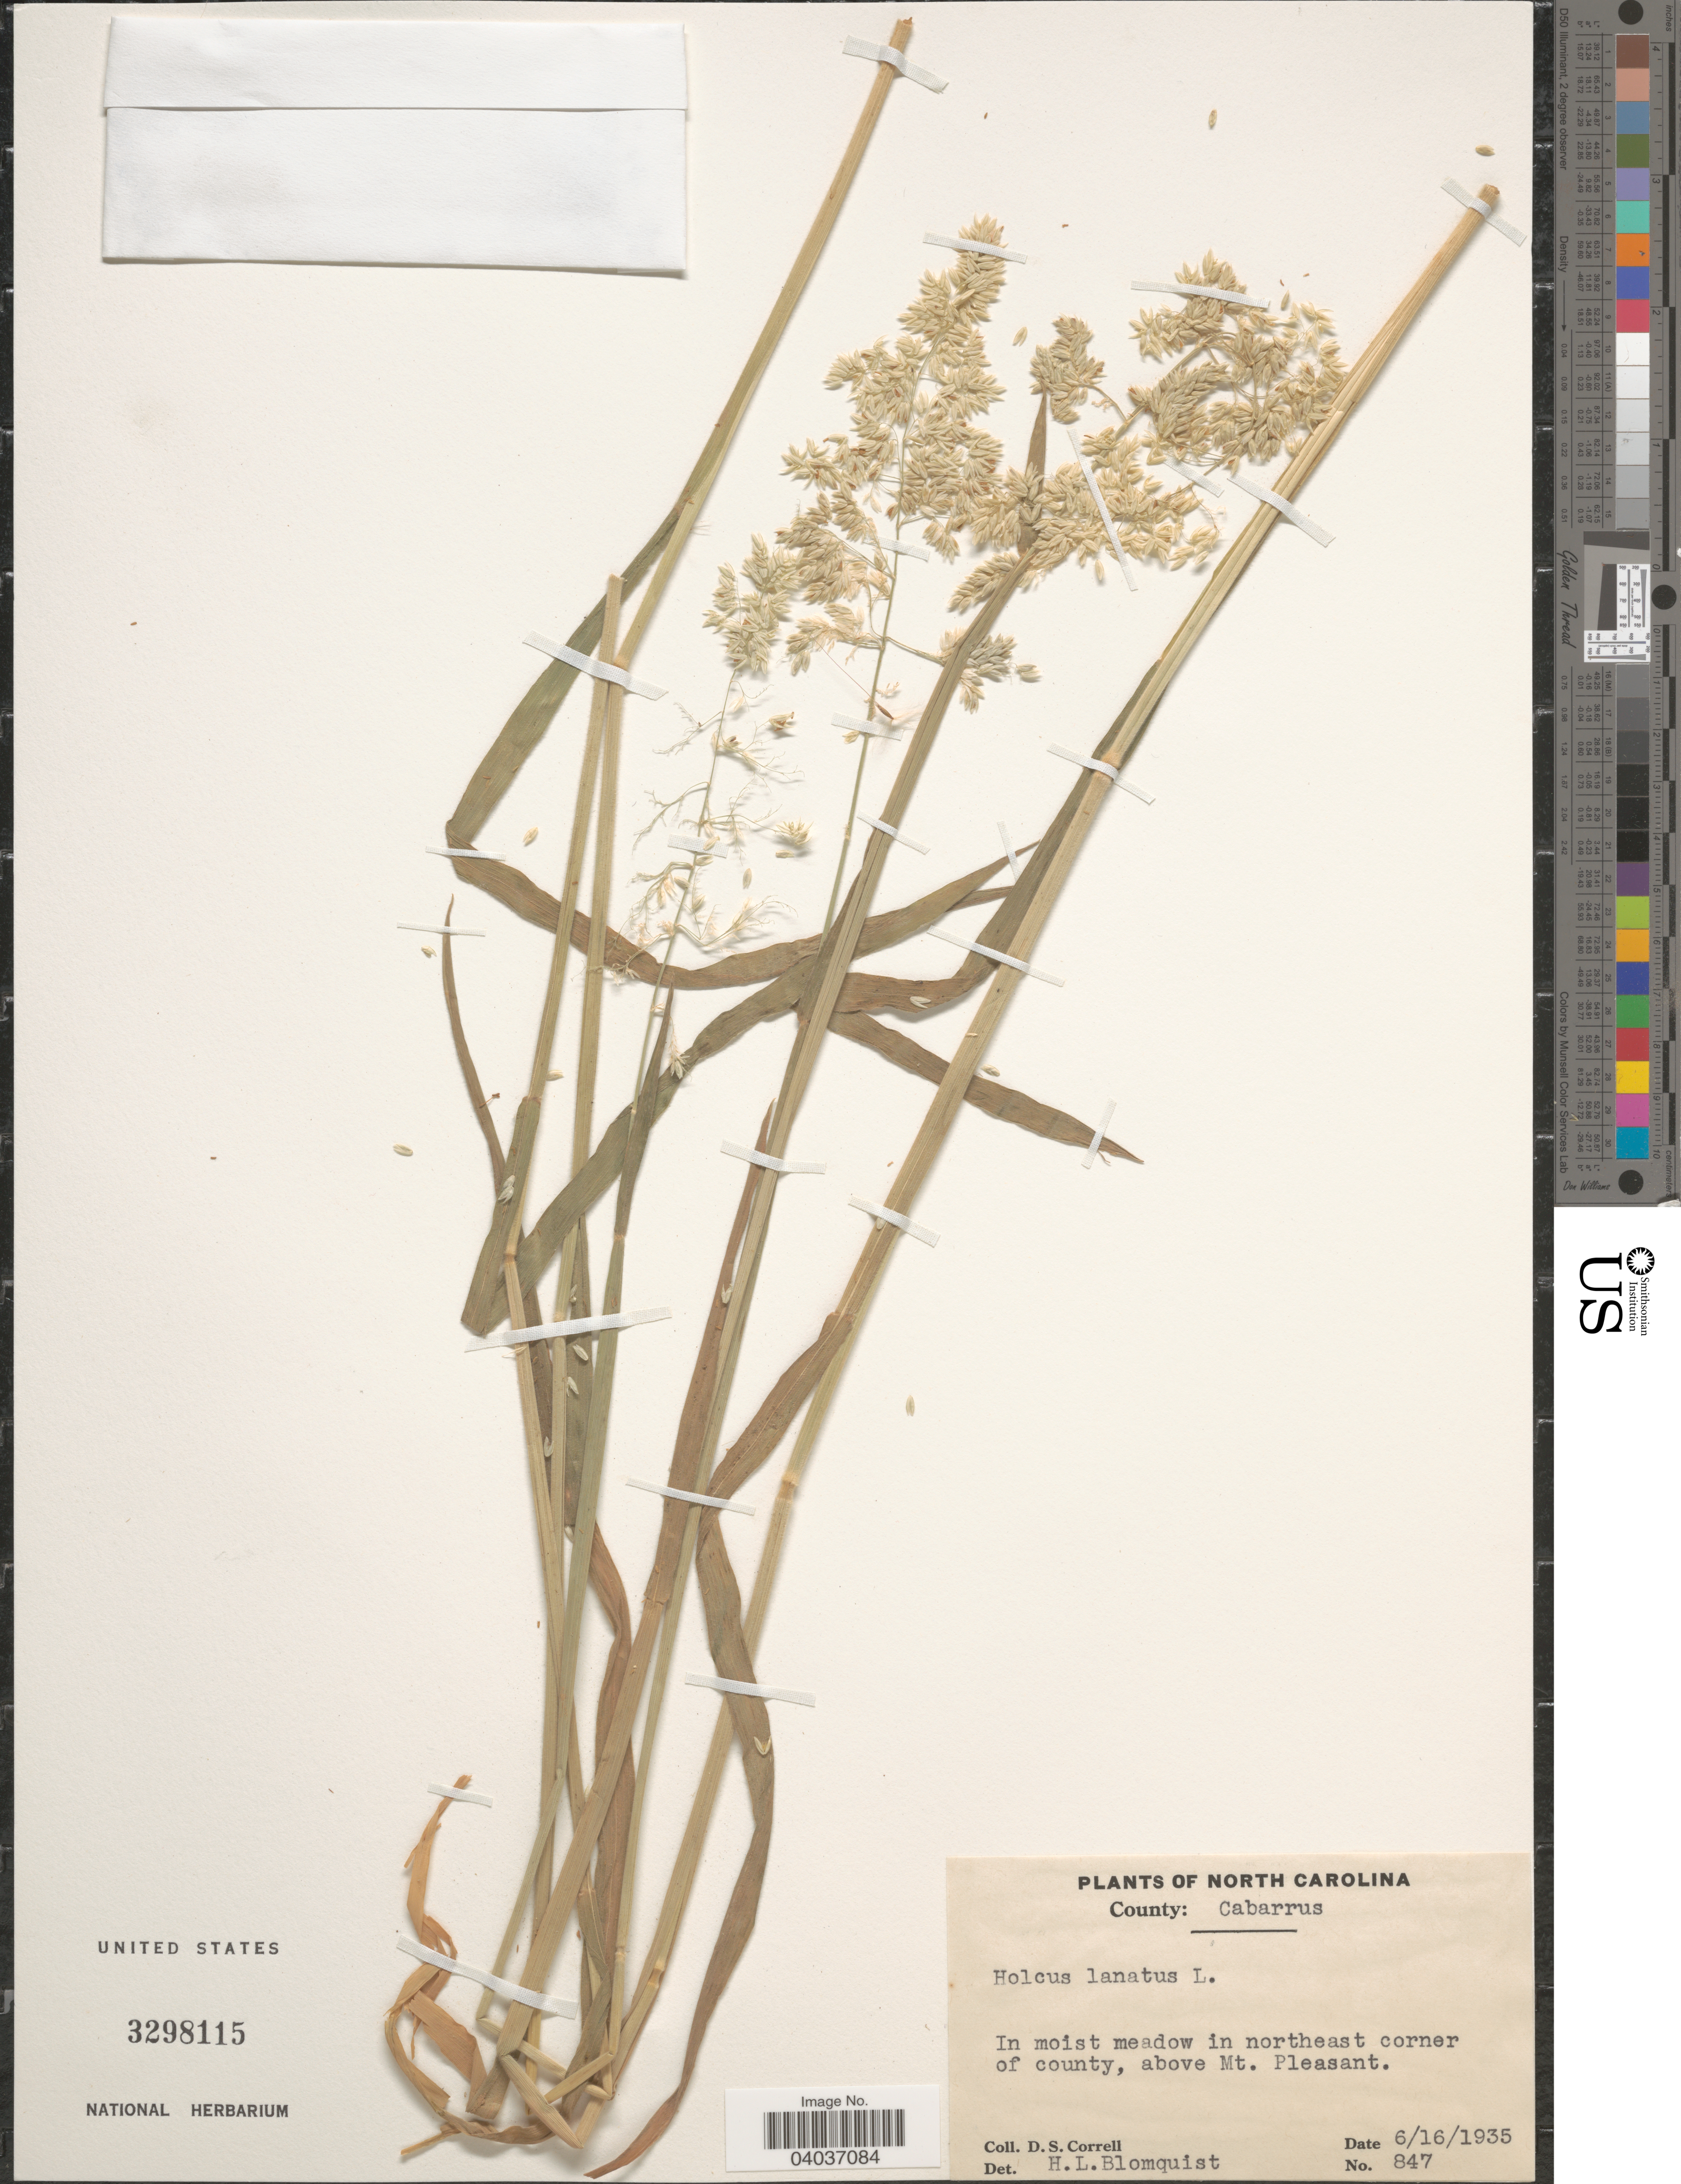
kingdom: Plantae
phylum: Tracheophyta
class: Liliopsida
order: Poales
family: Poaceae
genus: Holcus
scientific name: Holcus lanatus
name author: L.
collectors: D. S. Correll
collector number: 847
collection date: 1935-06-16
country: United States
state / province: North Carolina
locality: County: Cabarrus. In northeast corner of county, above Mt. Pleasant.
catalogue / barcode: US 3298115